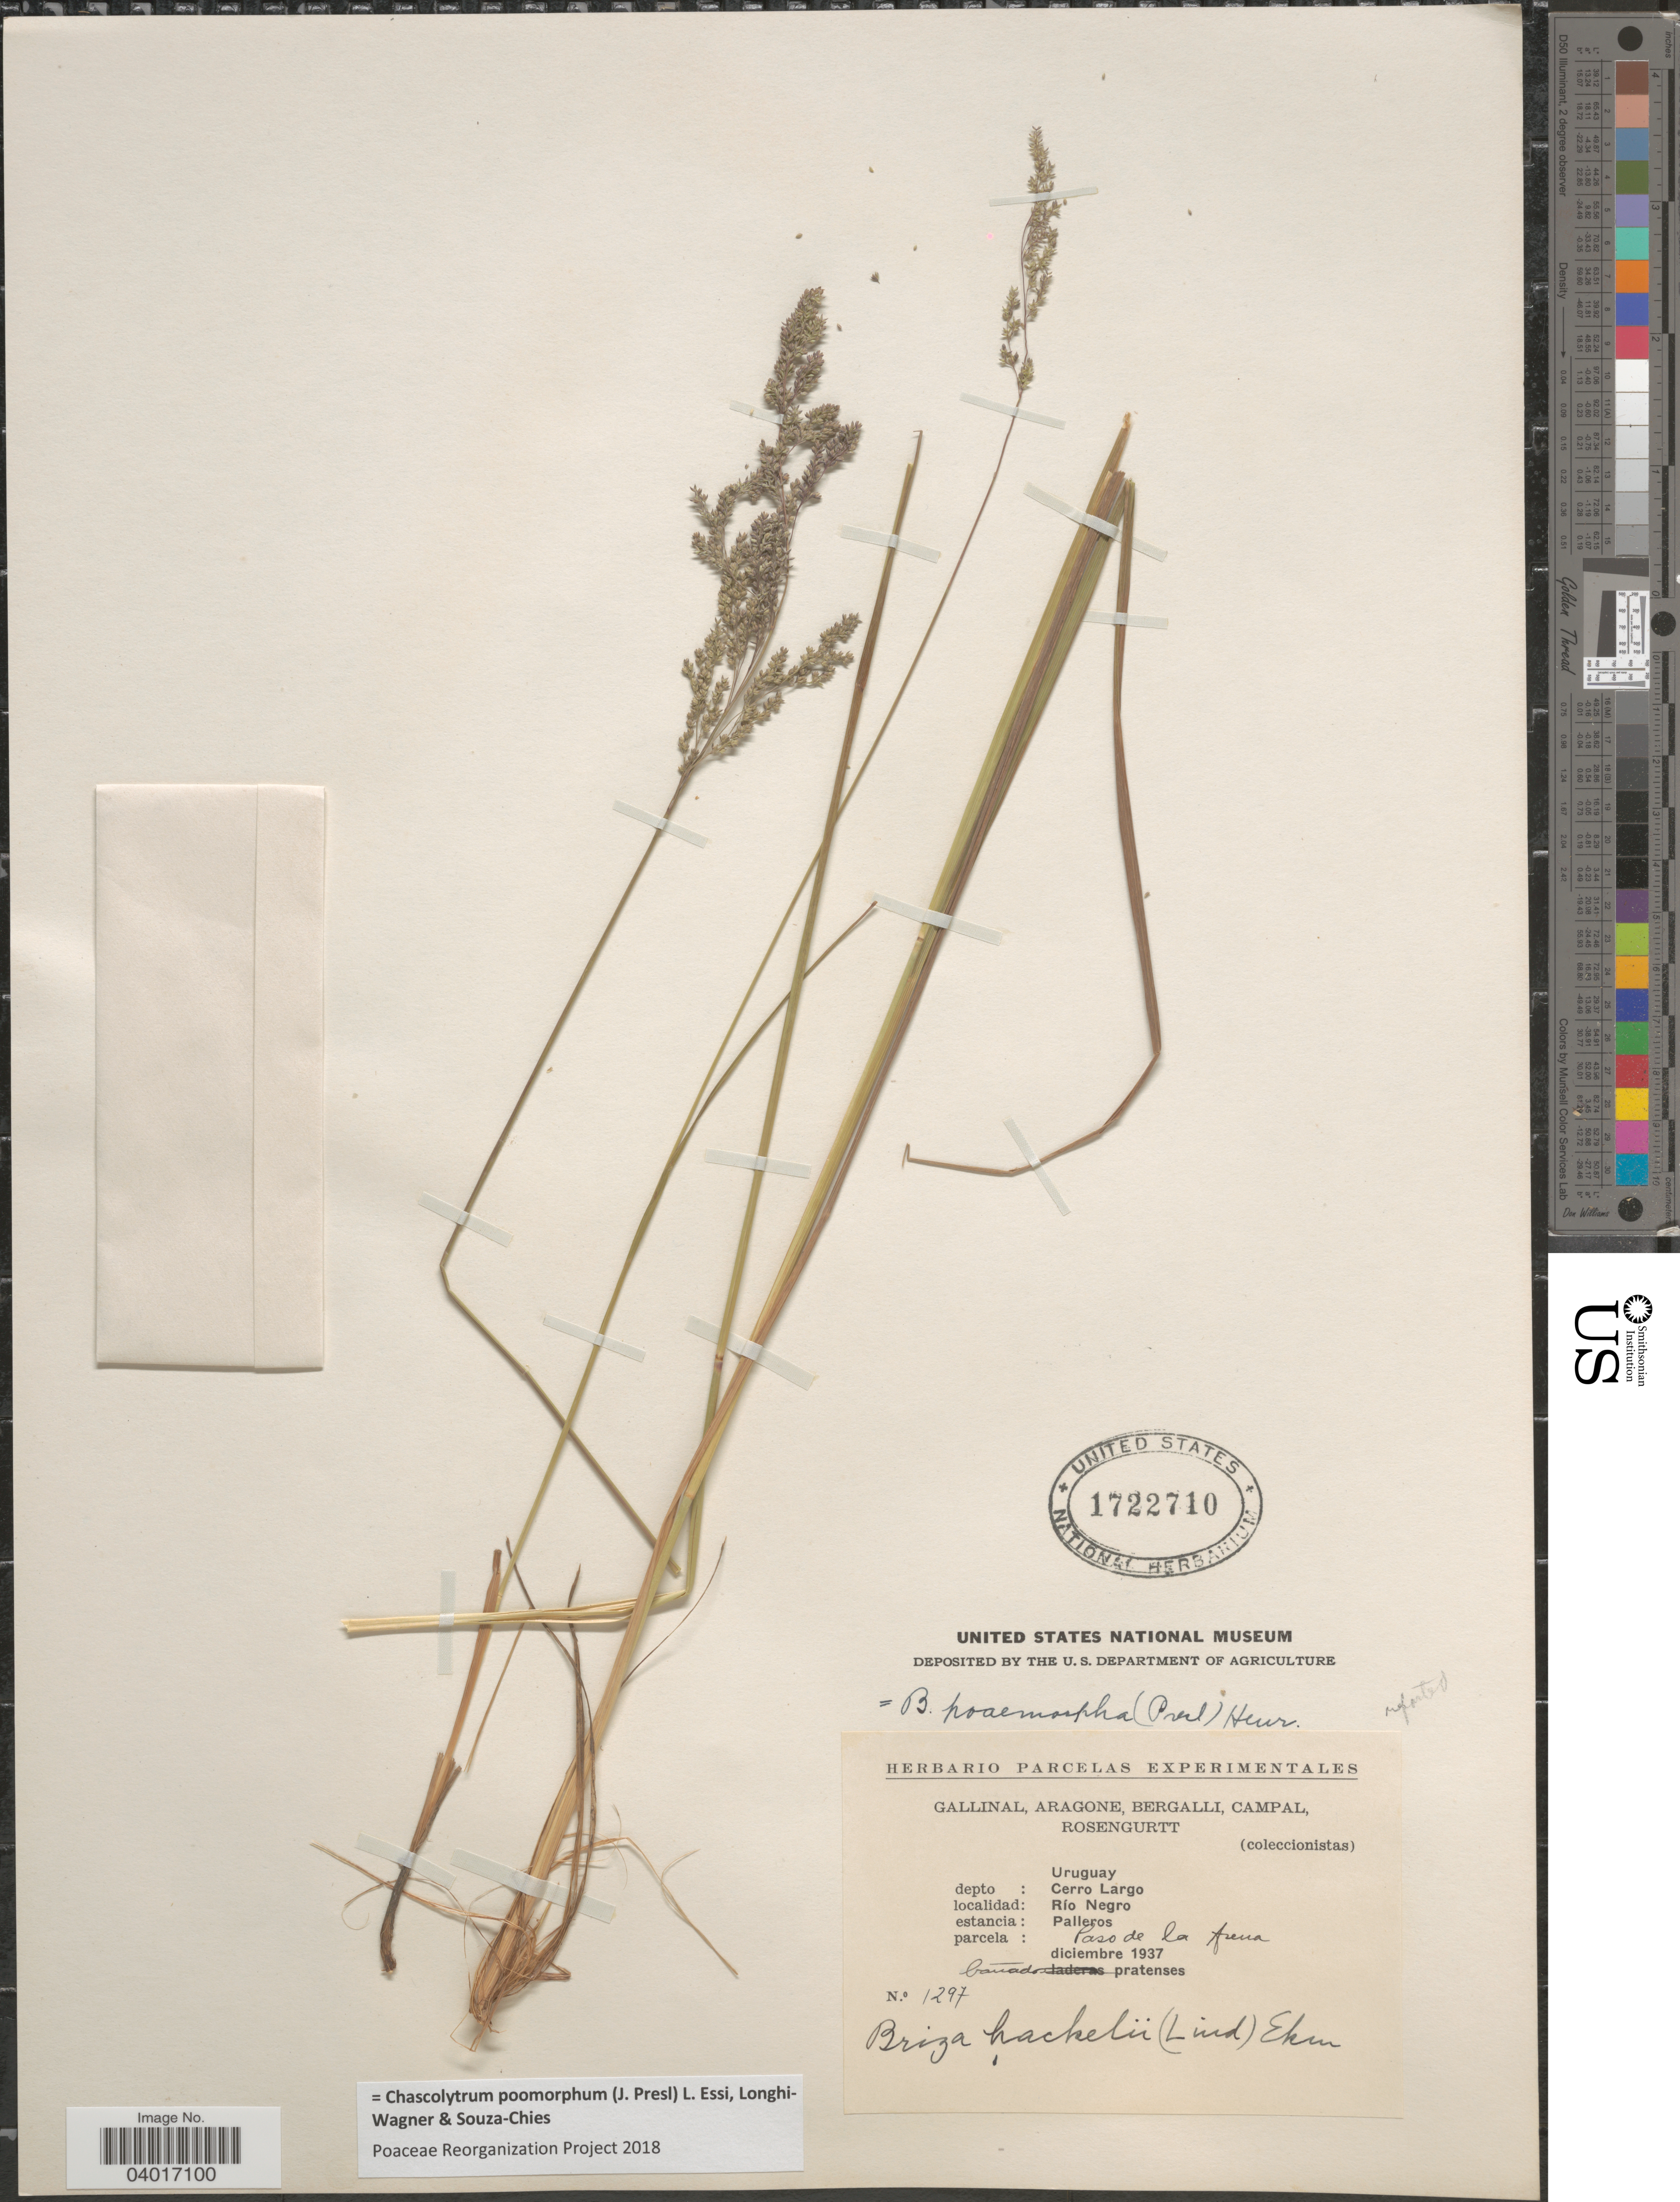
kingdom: Plantae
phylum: Tracheophyta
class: Liliopsida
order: Poales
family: Poaceae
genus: Chascolytrum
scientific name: Chascolytrum poomorphum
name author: (J. Presl) L. Essi et al.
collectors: -. Gallinal, -- Aragone, -- Bergalli, -- Campal & Rosengurtt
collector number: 1297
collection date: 1937-12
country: Uruguay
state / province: Cerro Largo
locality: Depto: Cerro Largo. Río Negro. Estancia: Palleros. Parcela: Paso de la Arena.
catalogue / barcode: US 1722710